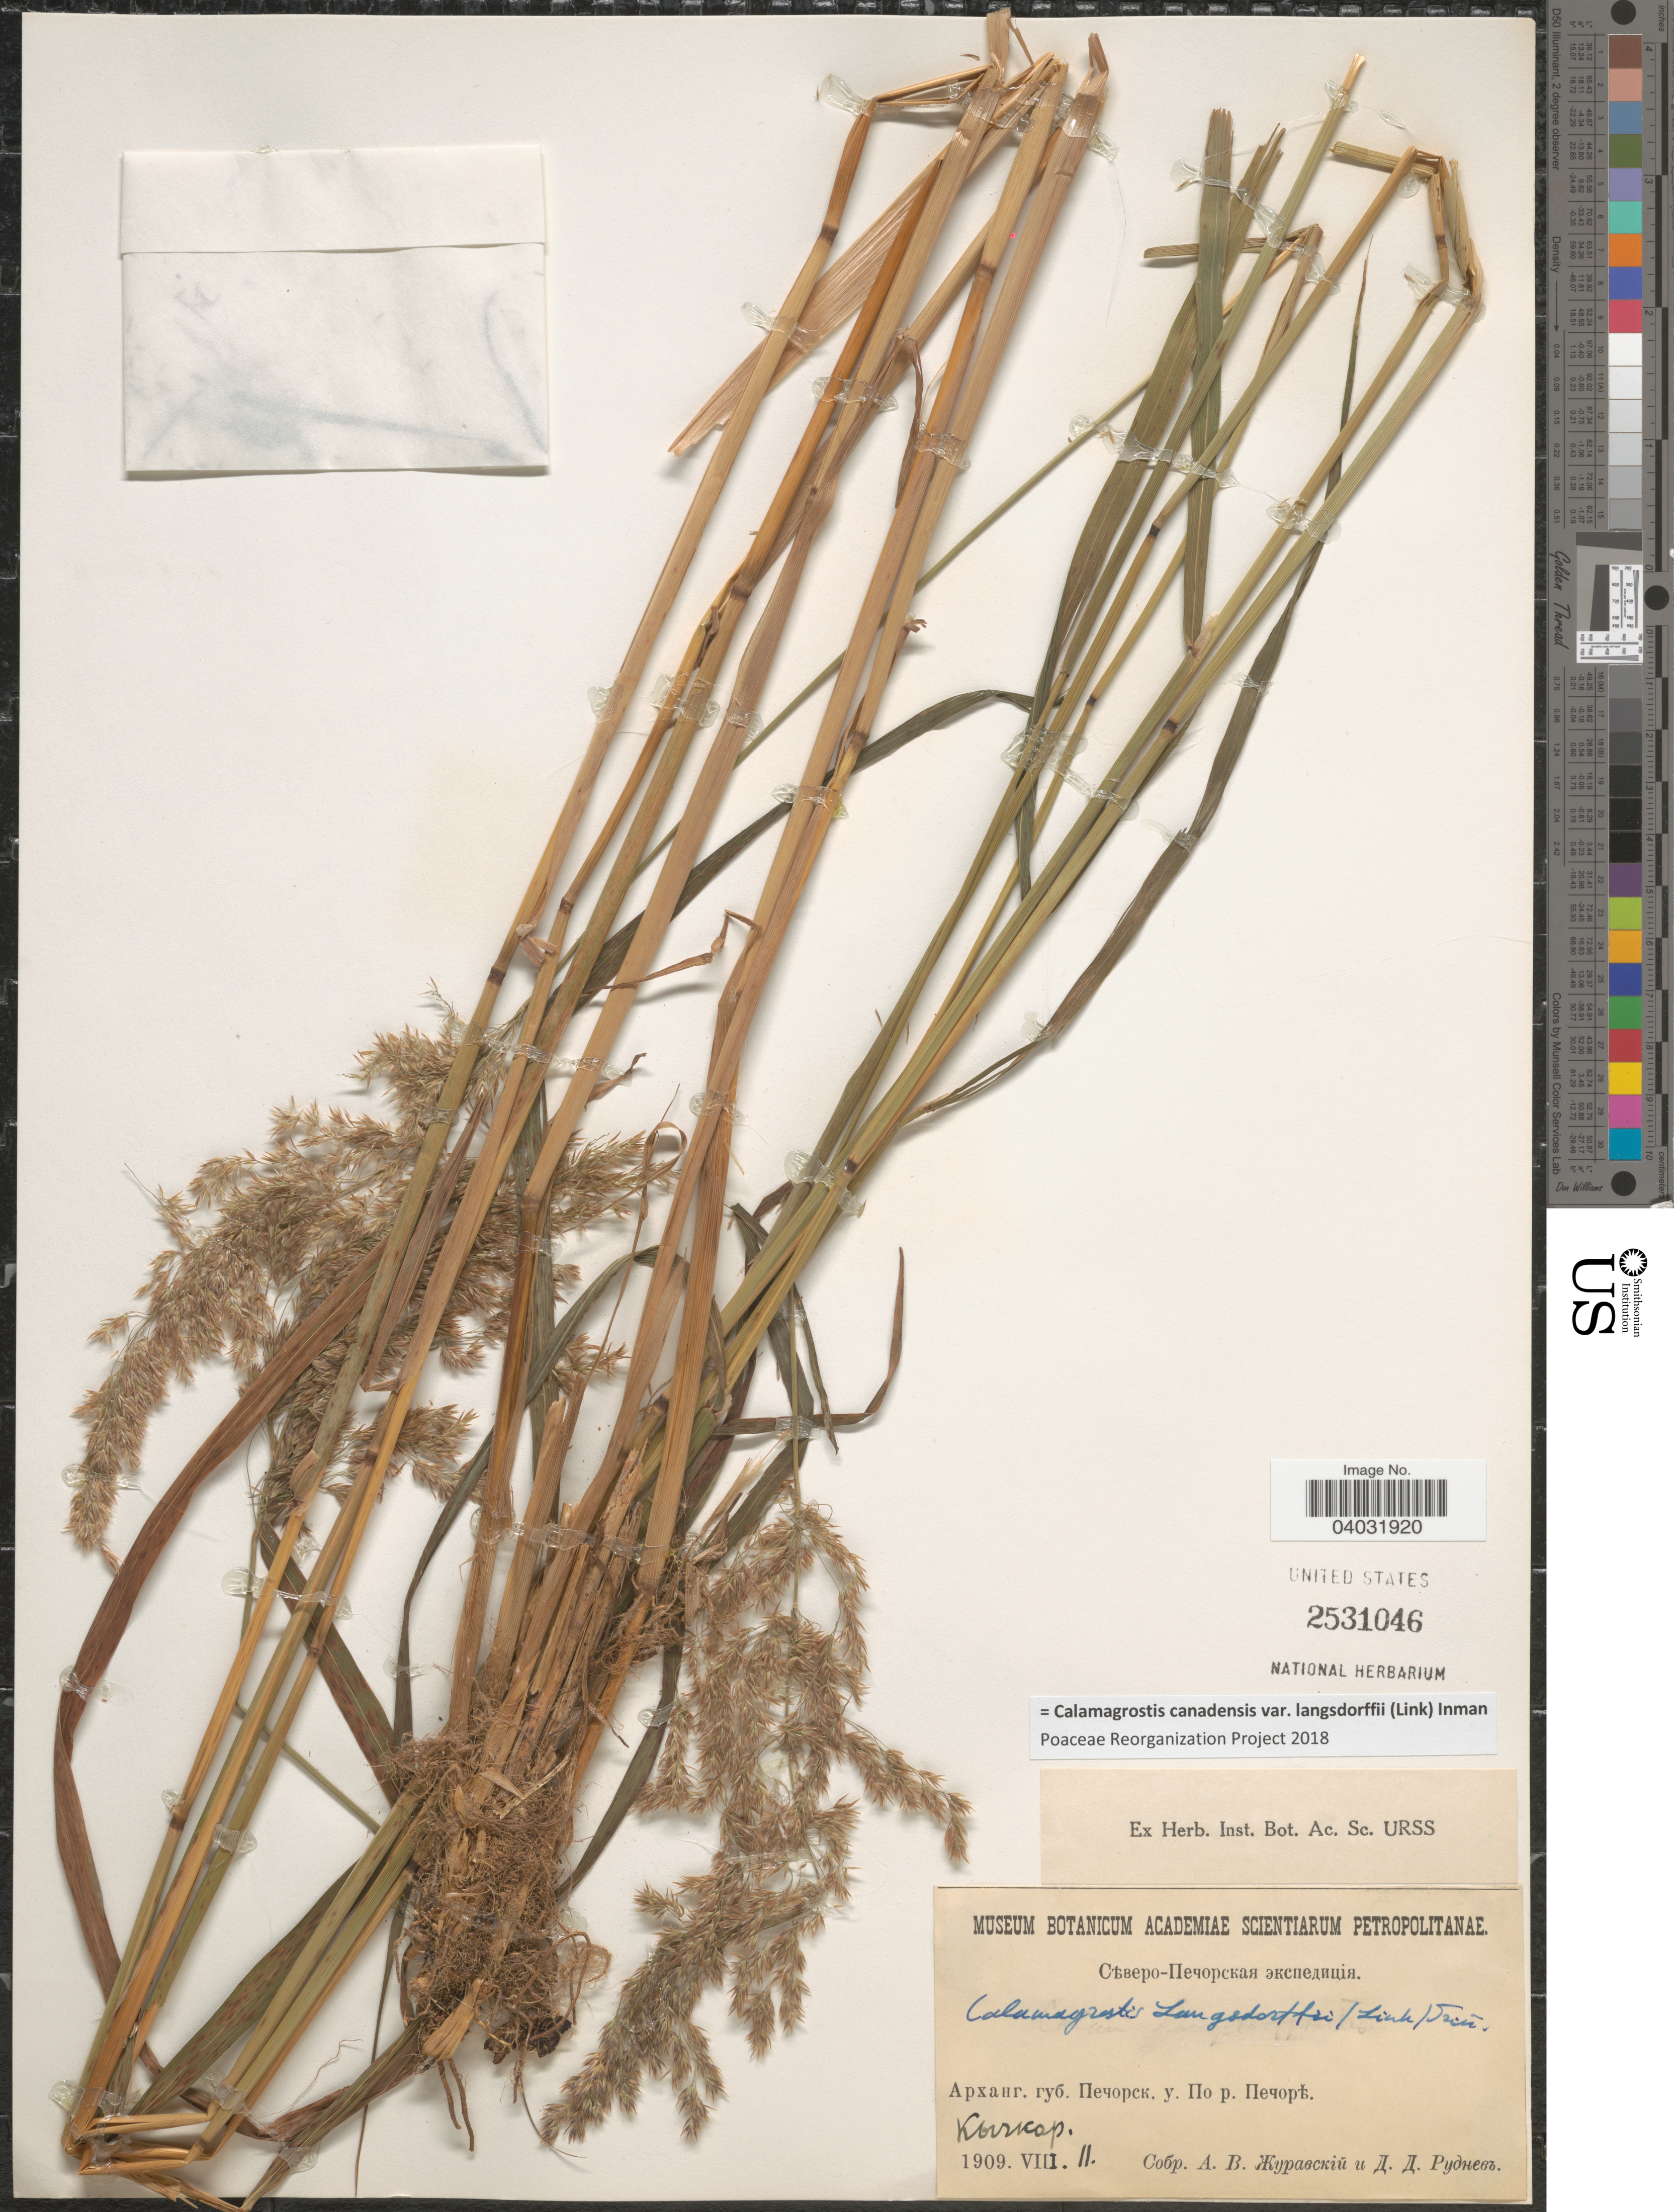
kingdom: Plantae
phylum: Tracheophyta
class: Liliopsida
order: Poales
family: Poaceae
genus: Calamagrostis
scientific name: Calamagrostis canadensis var. langsdorffii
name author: (Link) Inman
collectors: A. Zhuravskiy & D. Rudnev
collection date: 1909-08-11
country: Russian Federation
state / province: Komi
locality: Pechora river, Kychkar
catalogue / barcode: US 2531046